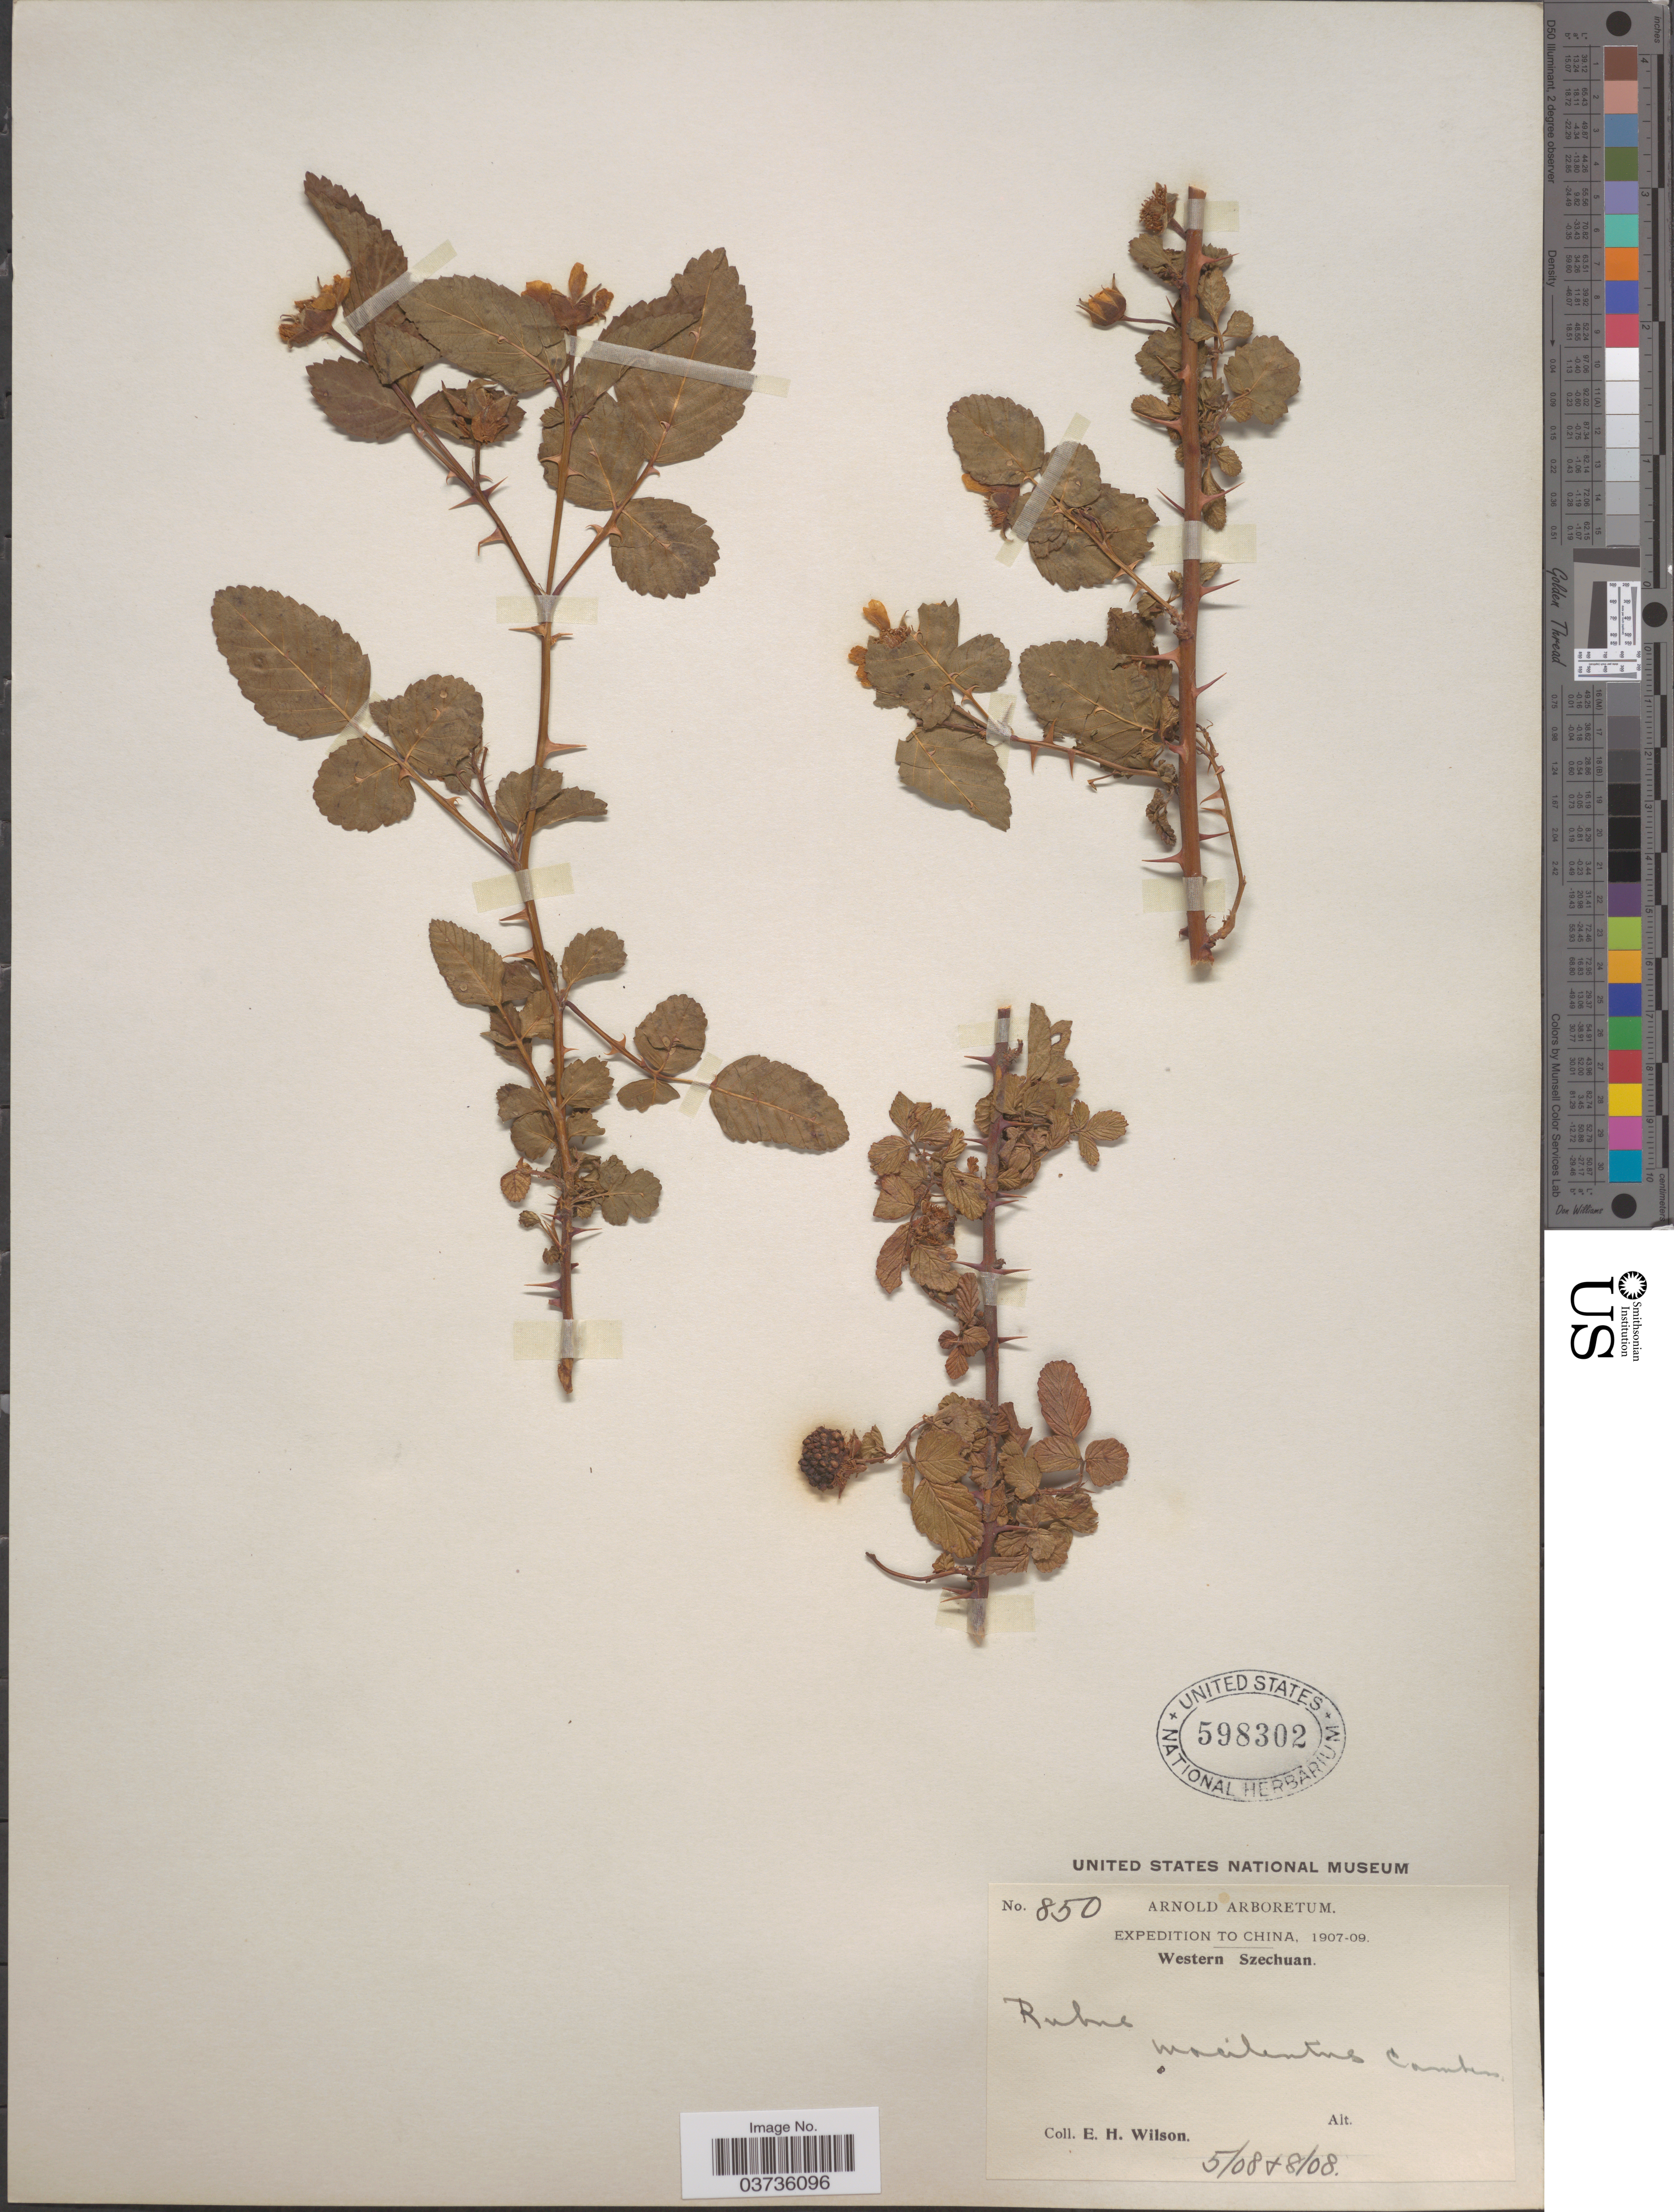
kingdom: Plantae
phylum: Tracheophyta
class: Magnoliopsida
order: Rosales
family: Rosaceae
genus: Rubus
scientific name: Rubus macilentus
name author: Jacquem. ex Cambess.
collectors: E. Wilson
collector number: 850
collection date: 1908-05/1908-08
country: China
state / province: Sichuan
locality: Western Szechuan.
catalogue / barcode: US 598302